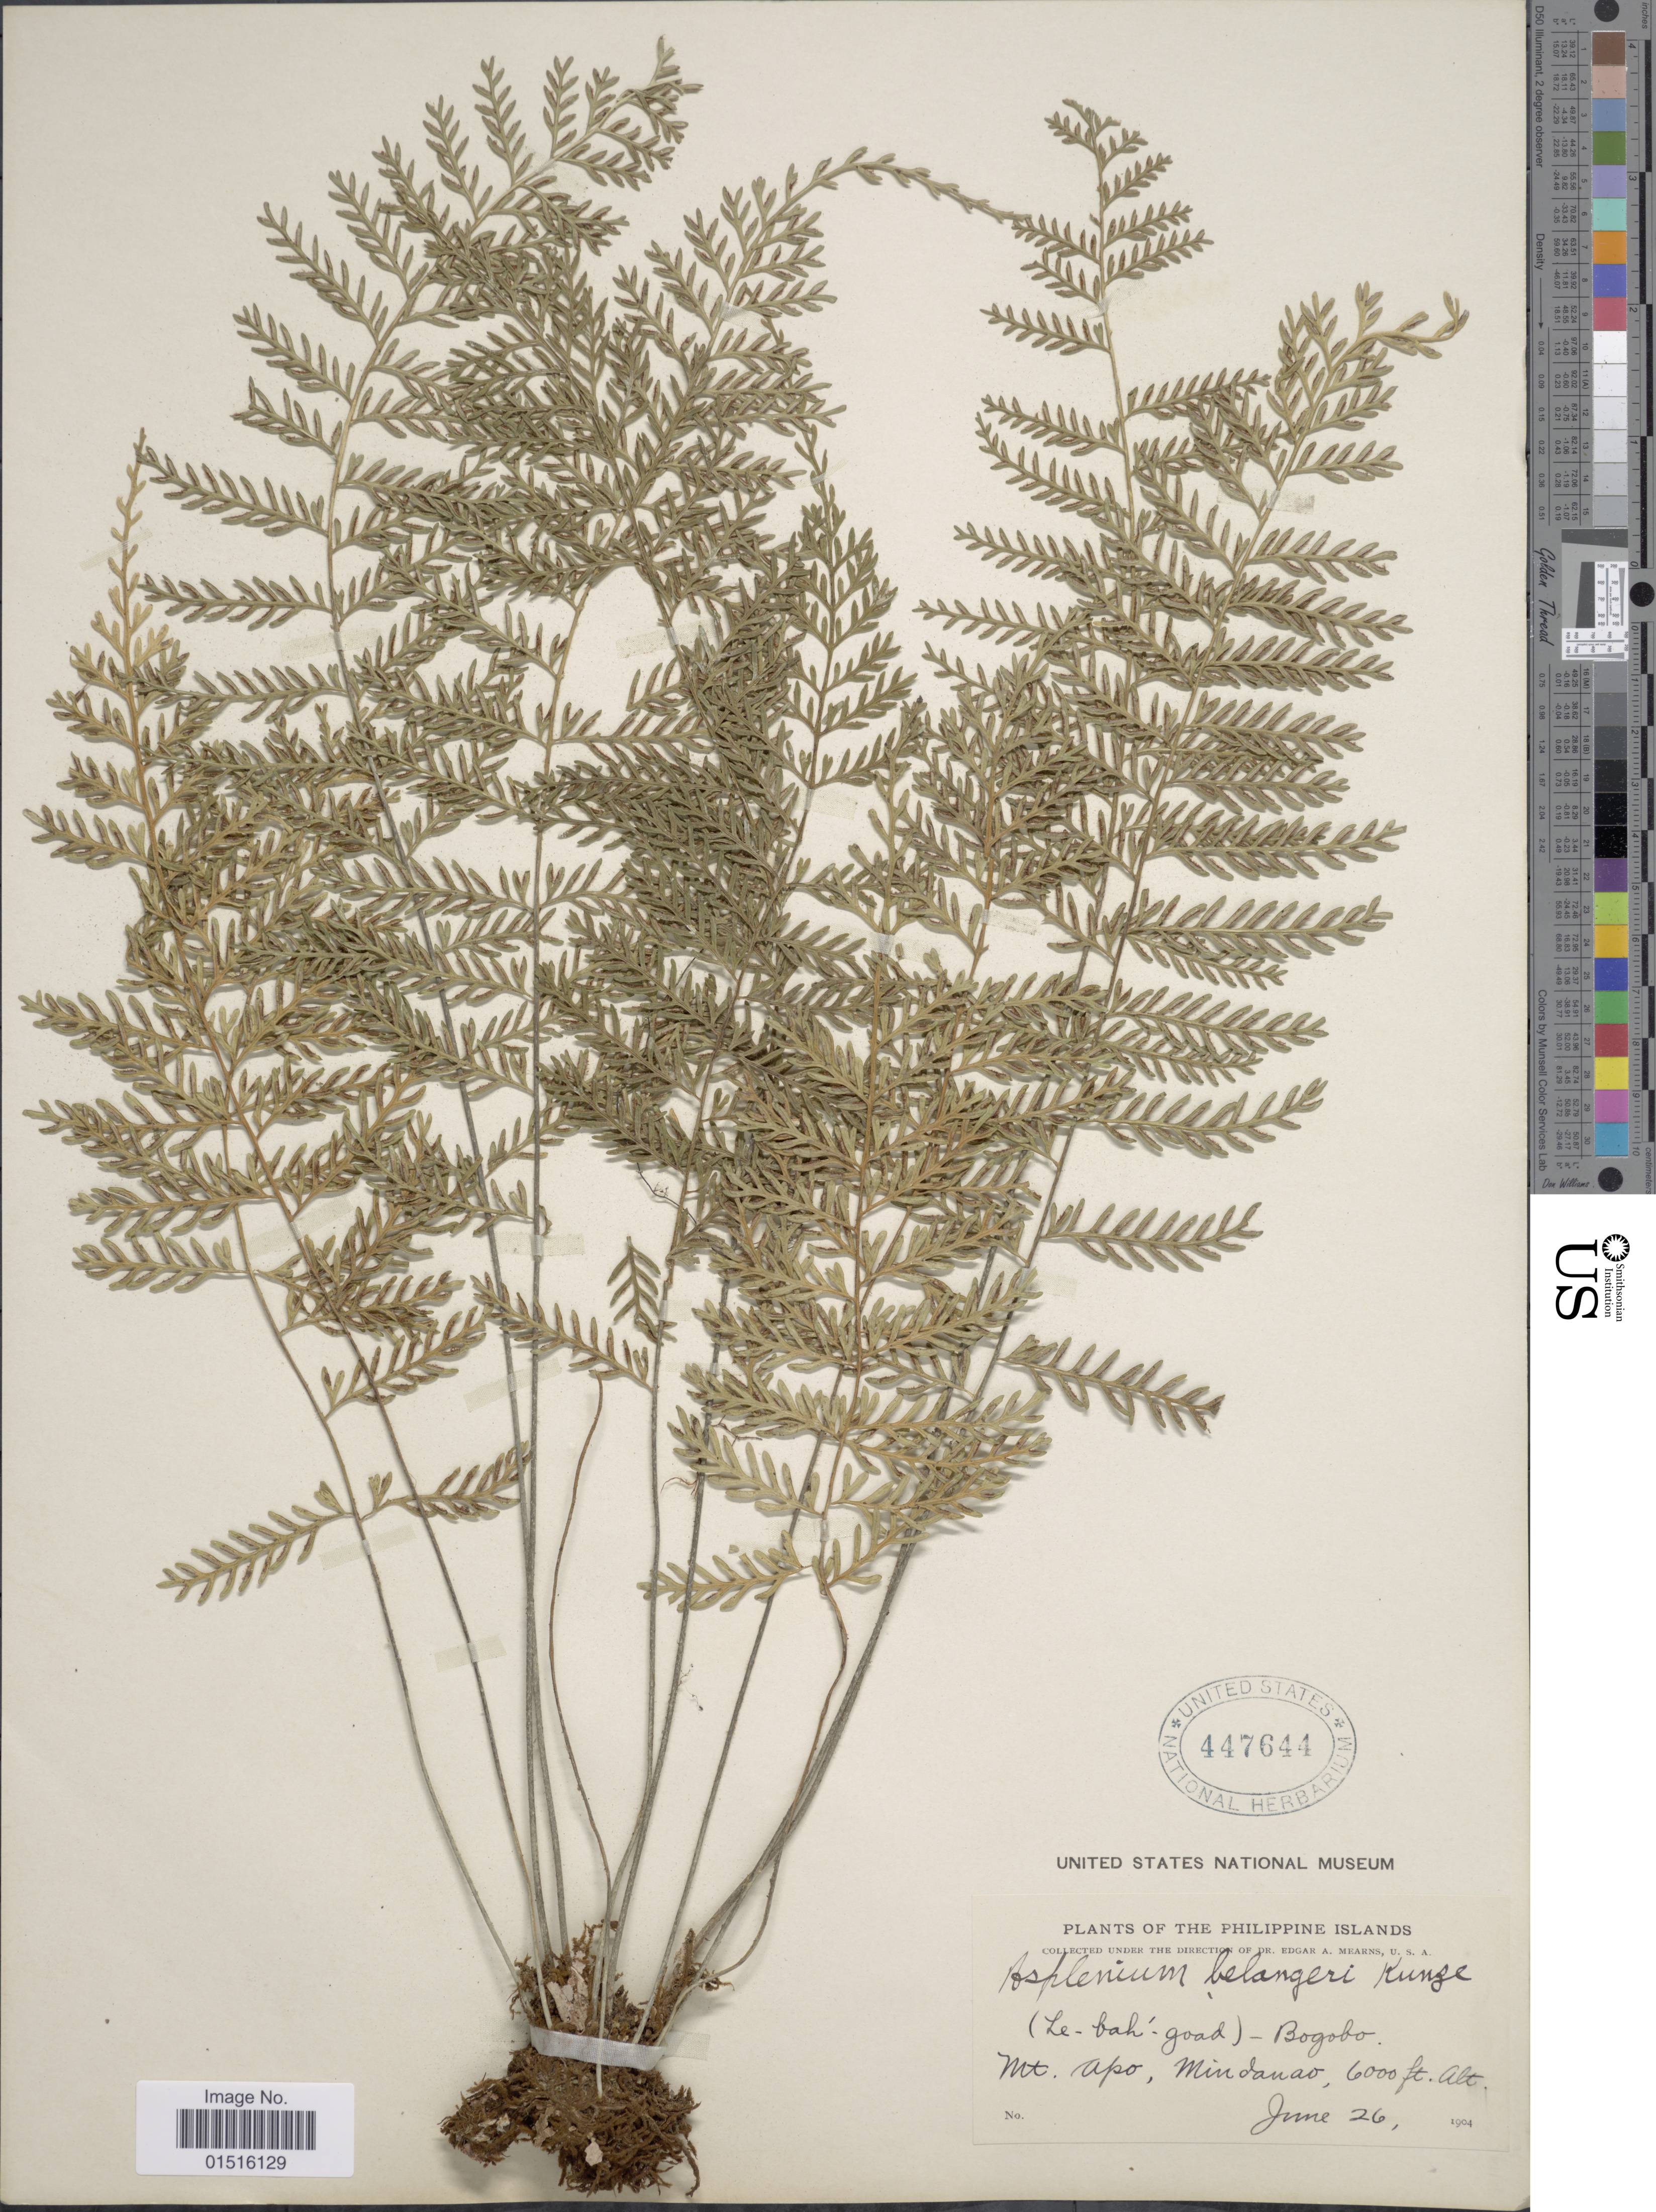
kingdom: Plantae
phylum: Tracheophyta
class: Polypodiopsida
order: Polypodiales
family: Aspleniaceae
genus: Asplenium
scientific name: Asplenium belangeri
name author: Bory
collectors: E. A. Mearns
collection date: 1904-06-26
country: Philippines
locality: Bogobo, Mt. Apo, Mindanao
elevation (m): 1829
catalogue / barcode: US 447644